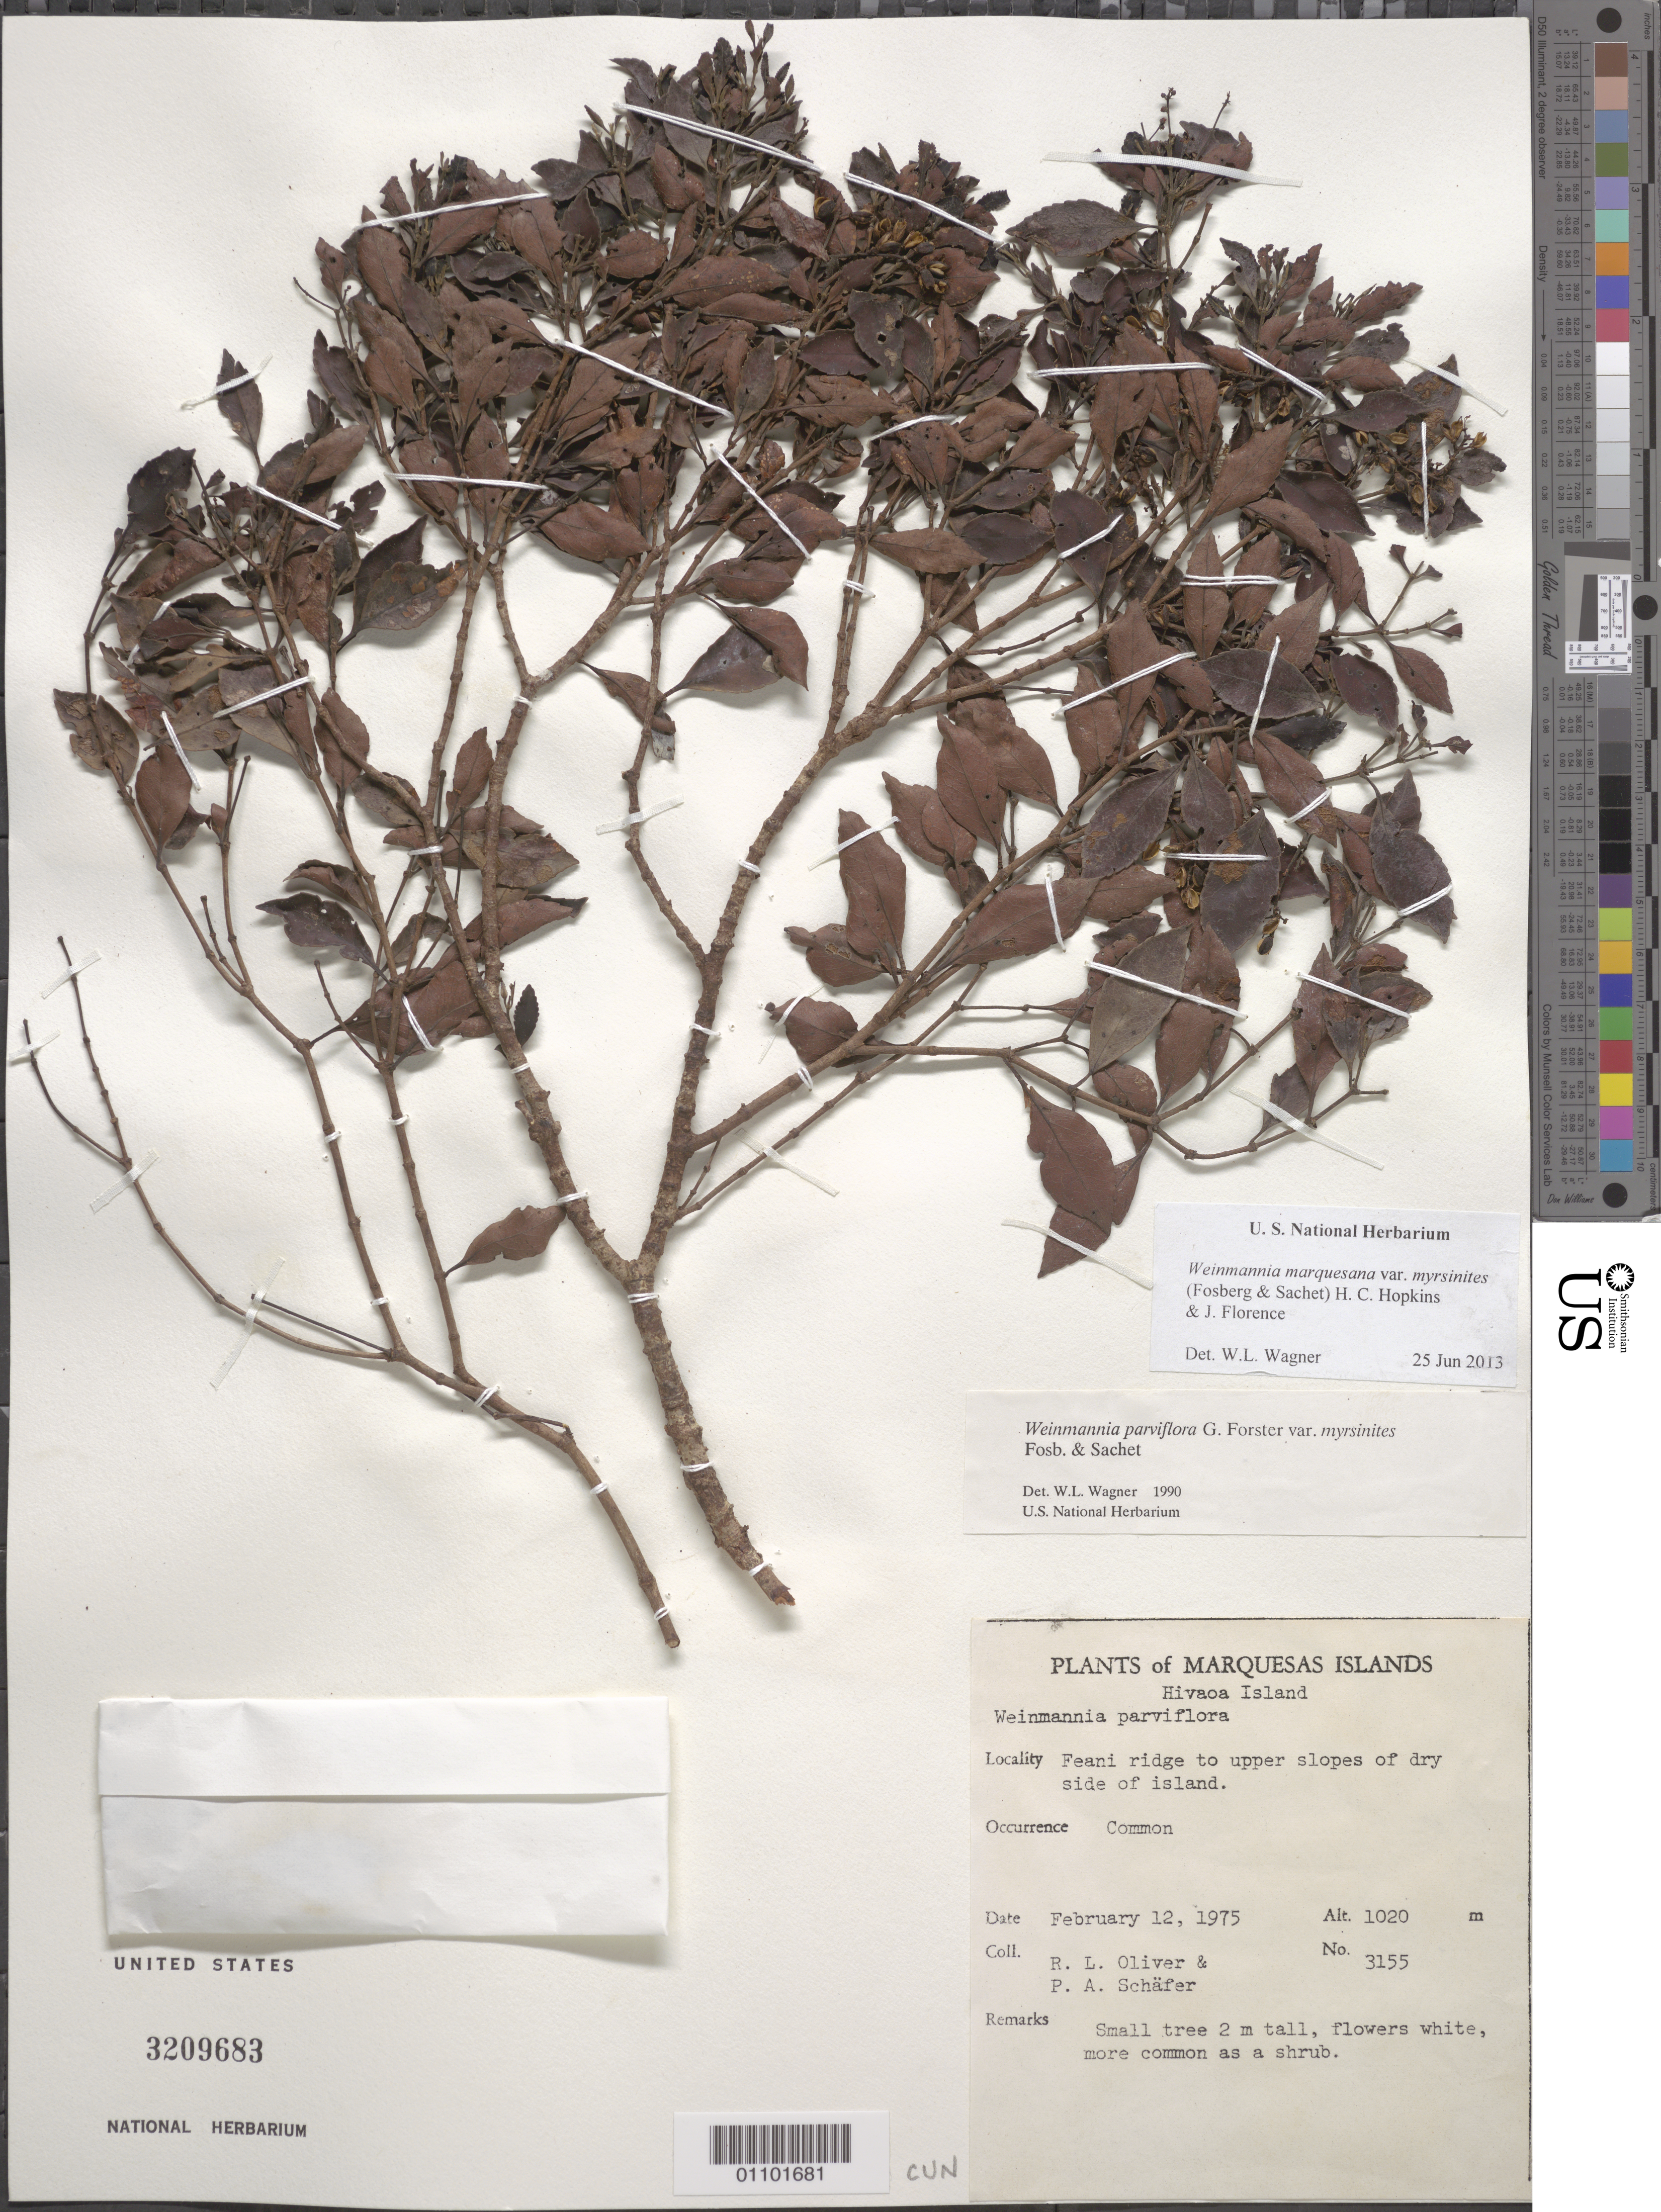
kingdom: Plantae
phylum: Tracheophyta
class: Magnoliopsida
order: Oxalidales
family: Cunoniaceae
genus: Pterophylla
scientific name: Pterophylla marquesana var. myrsinites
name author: (Fosberg & Sachet) Pillon & H.C. Hopkins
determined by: Wagner, W. L., (BOT), Smithsonian Institution - National Museum of Natural History (UNITED STATES)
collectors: R. L. Oliver & P. A. Schäfer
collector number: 3155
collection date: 1975-02-12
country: French Polynesia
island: Hiva Oa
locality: Feani ridge to upper slopes of dry side of island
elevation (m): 1020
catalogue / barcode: US 3209683